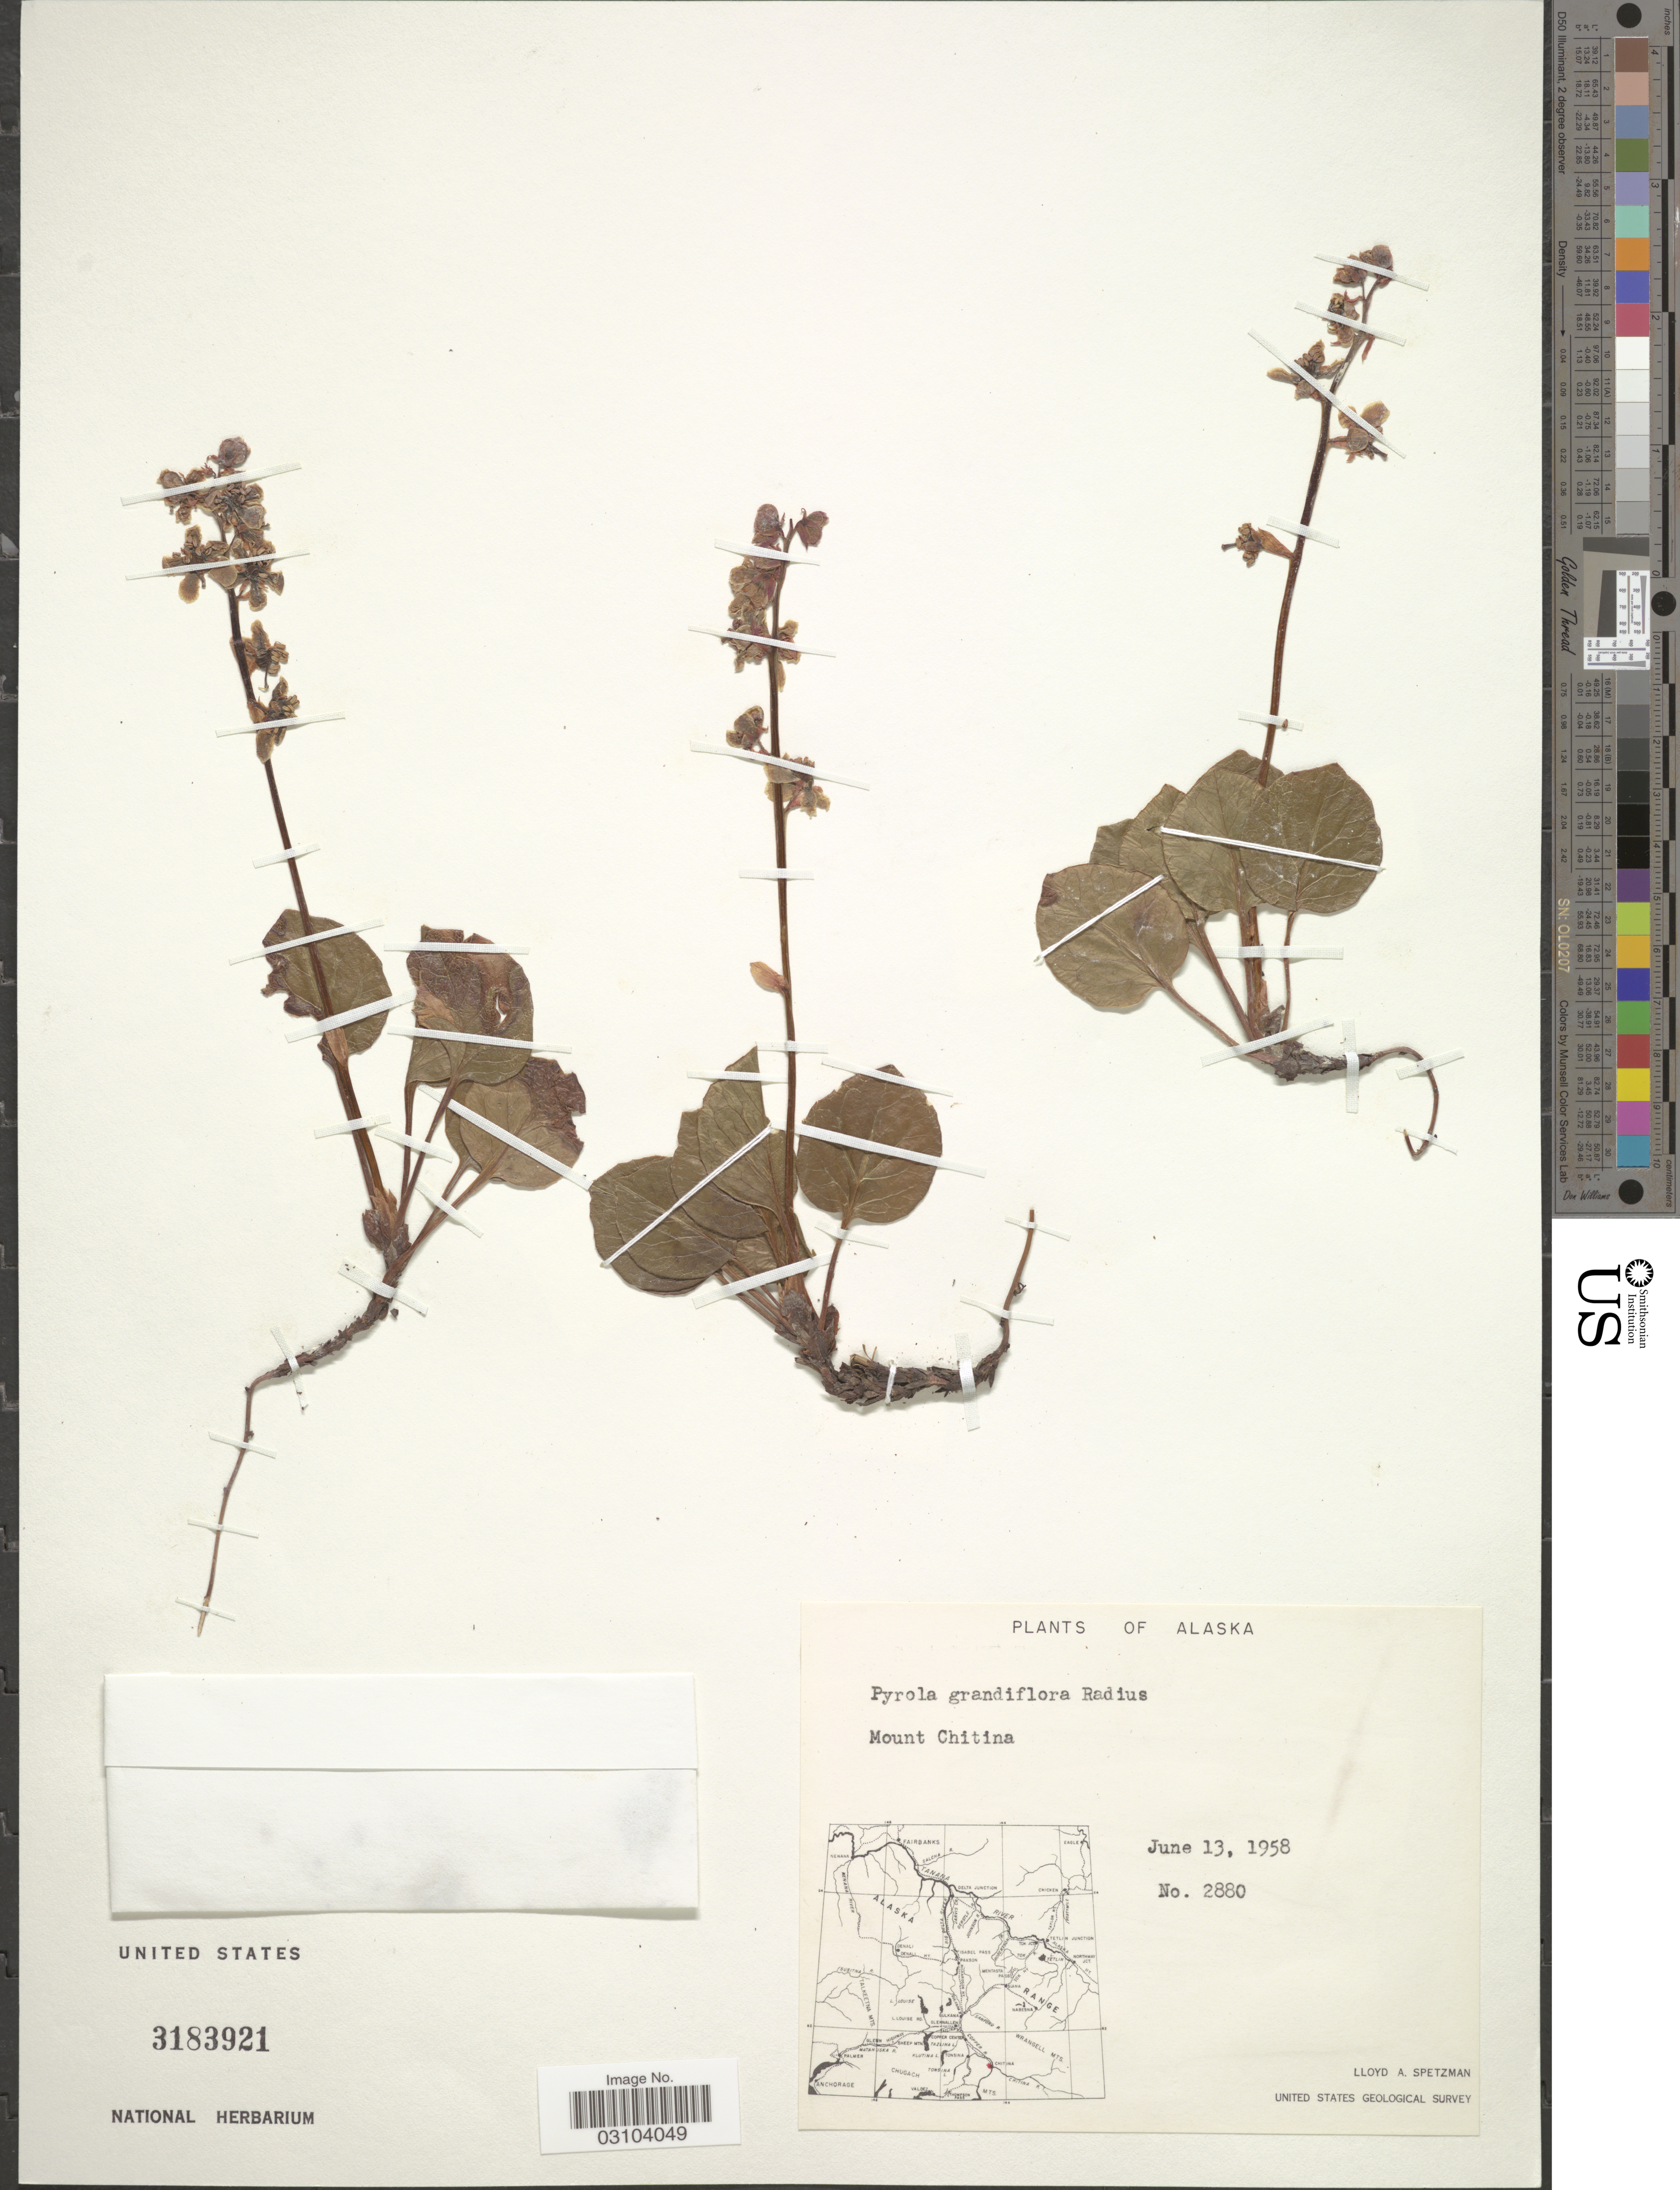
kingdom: Plantae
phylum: Tracheophyta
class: Magnoliopsida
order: Ericales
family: Ericaceae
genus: Pyrola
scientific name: Pyrola grandiflora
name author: Radius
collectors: L. Spetzman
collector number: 2880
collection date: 1958-06-13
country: United States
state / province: Alaska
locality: Mount Chitina.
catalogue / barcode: US 3183921